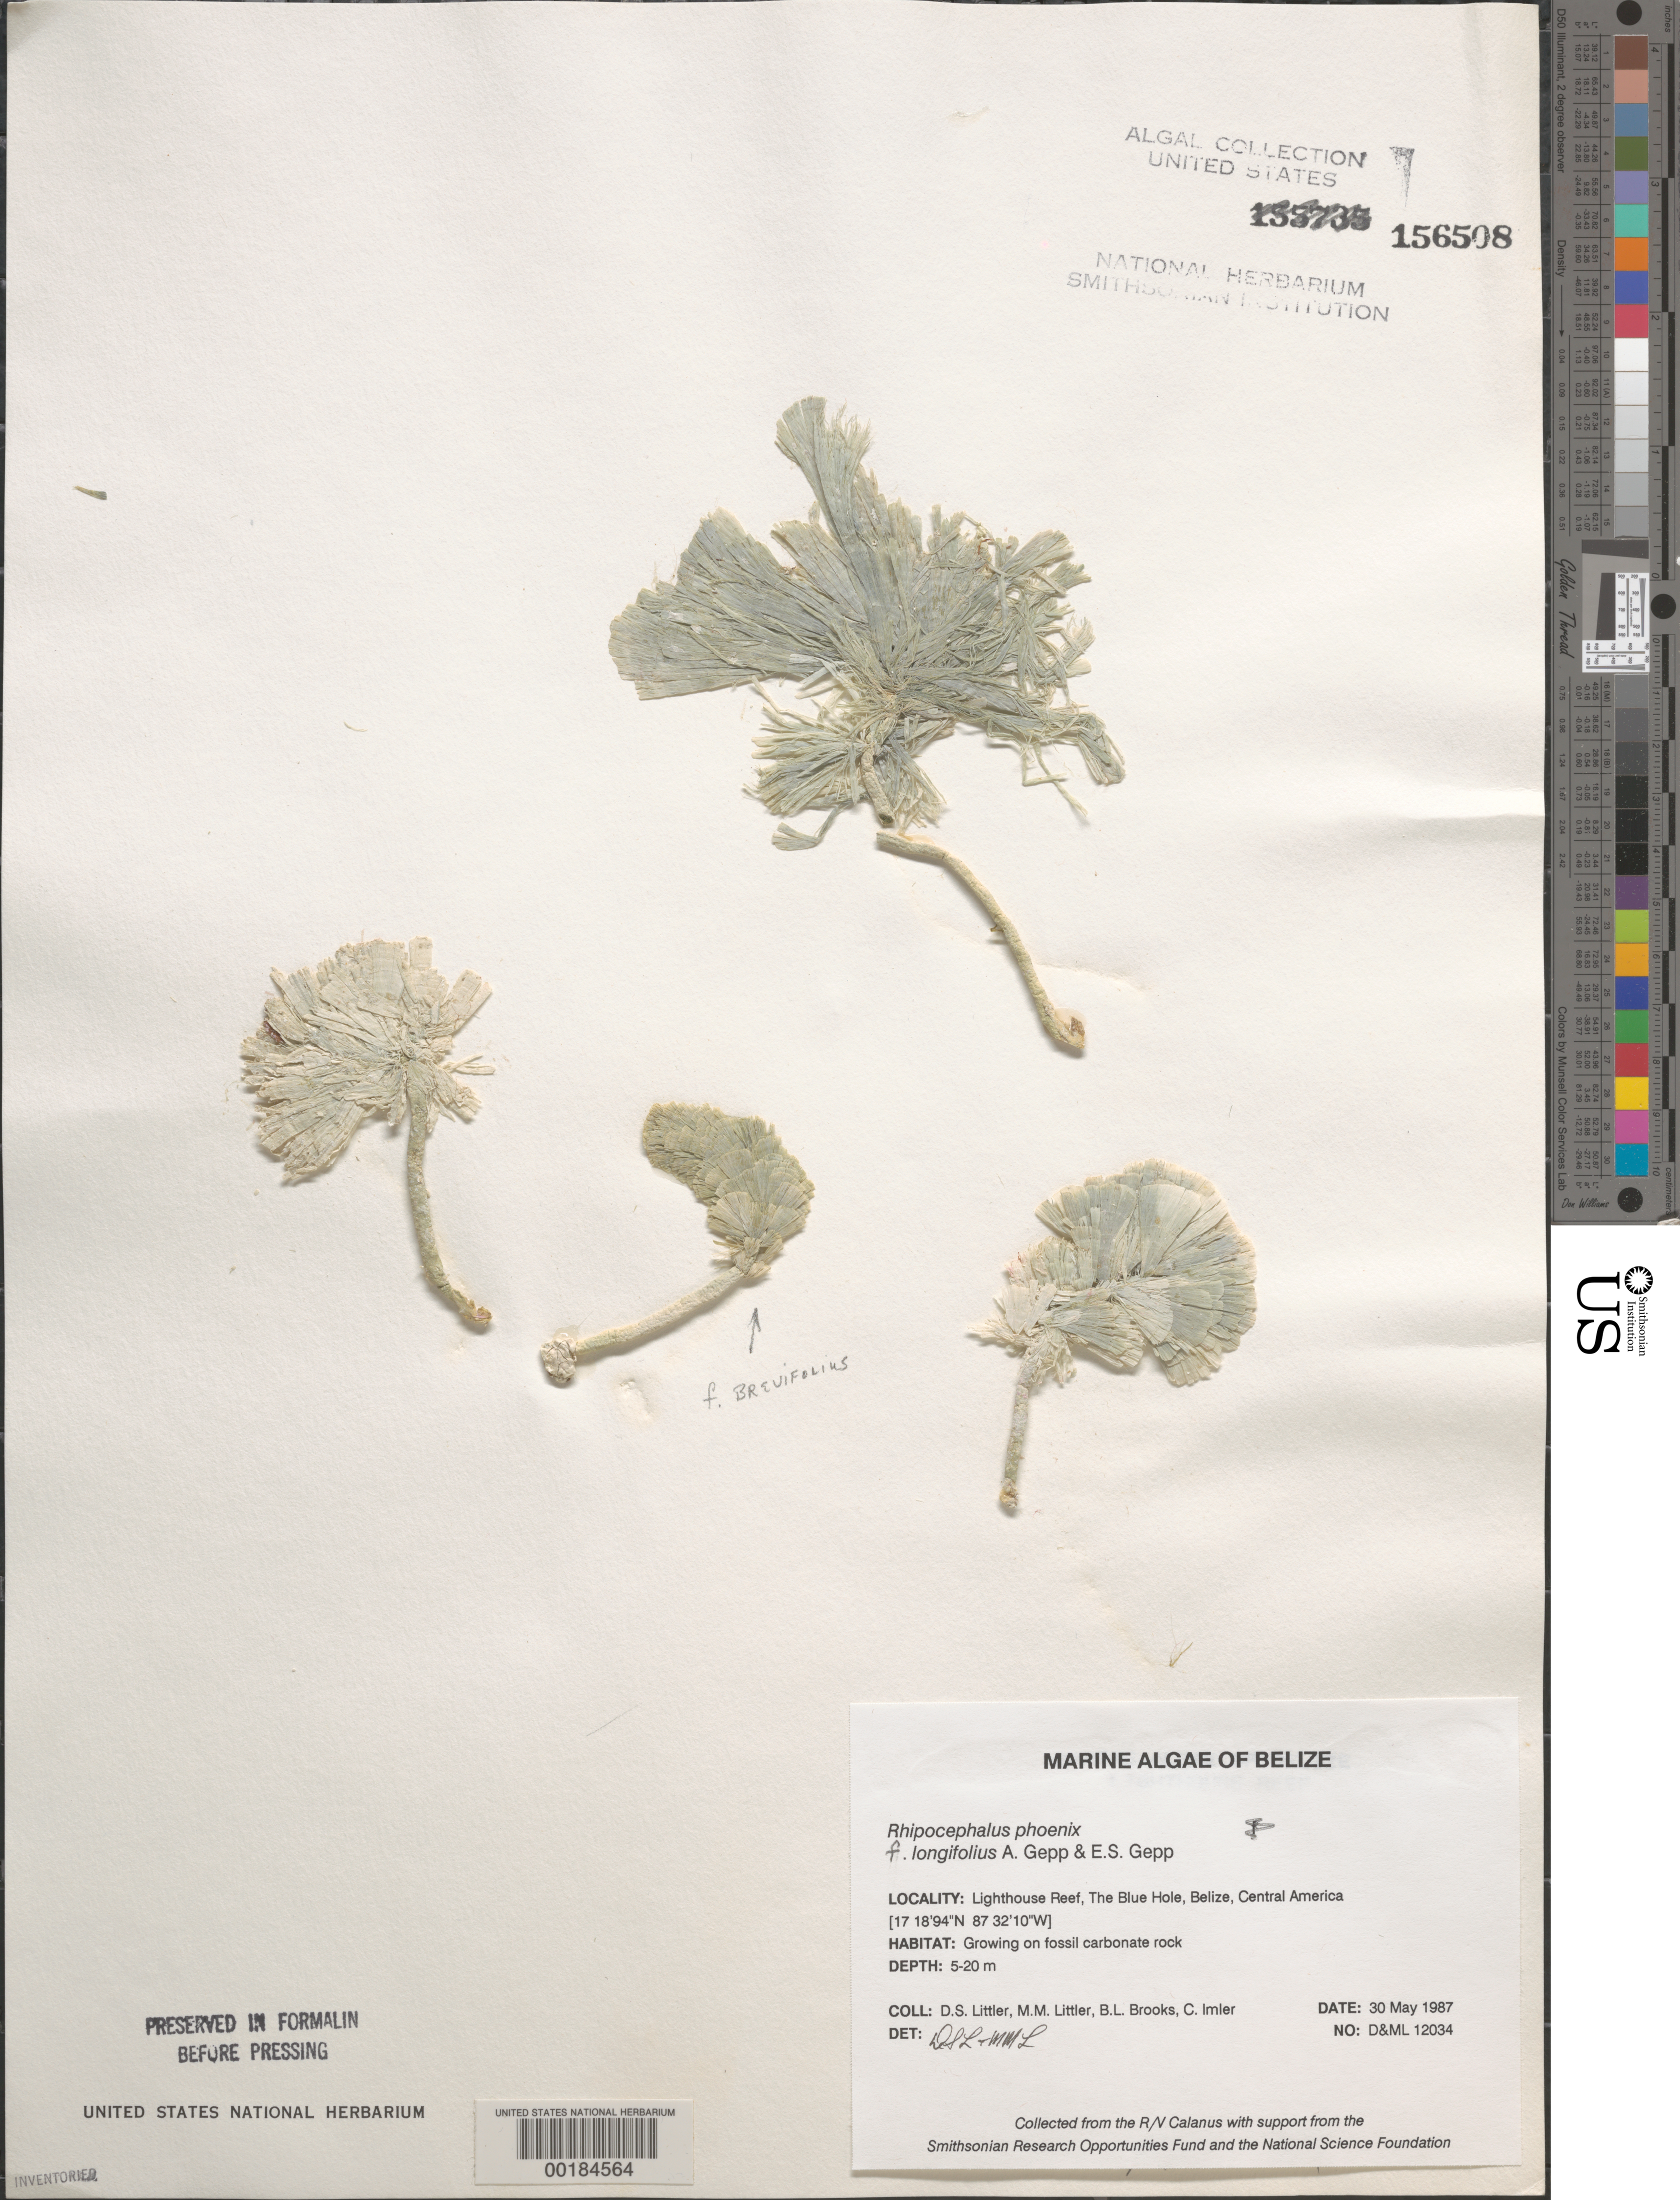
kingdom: Plantae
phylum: Chlorophyta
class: Ulvophyceae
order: Bryopsidales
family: Udoteaceae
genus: Rhipocephalus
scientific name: Rhipocephalus phoenix f. longifolius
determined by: Littler, D. S.; Littler, M. M.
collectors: D. S. Littler, M. M. Littler, B. Brooks & C. Imler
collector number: D&ML 12034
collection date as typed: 30 May 1987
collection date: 1987-05-30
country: Belize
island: Lighthouse Reef Atoll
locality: The Blue Hole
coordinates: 17 18'94"N, 87 32'10"W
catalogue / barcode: US 156508